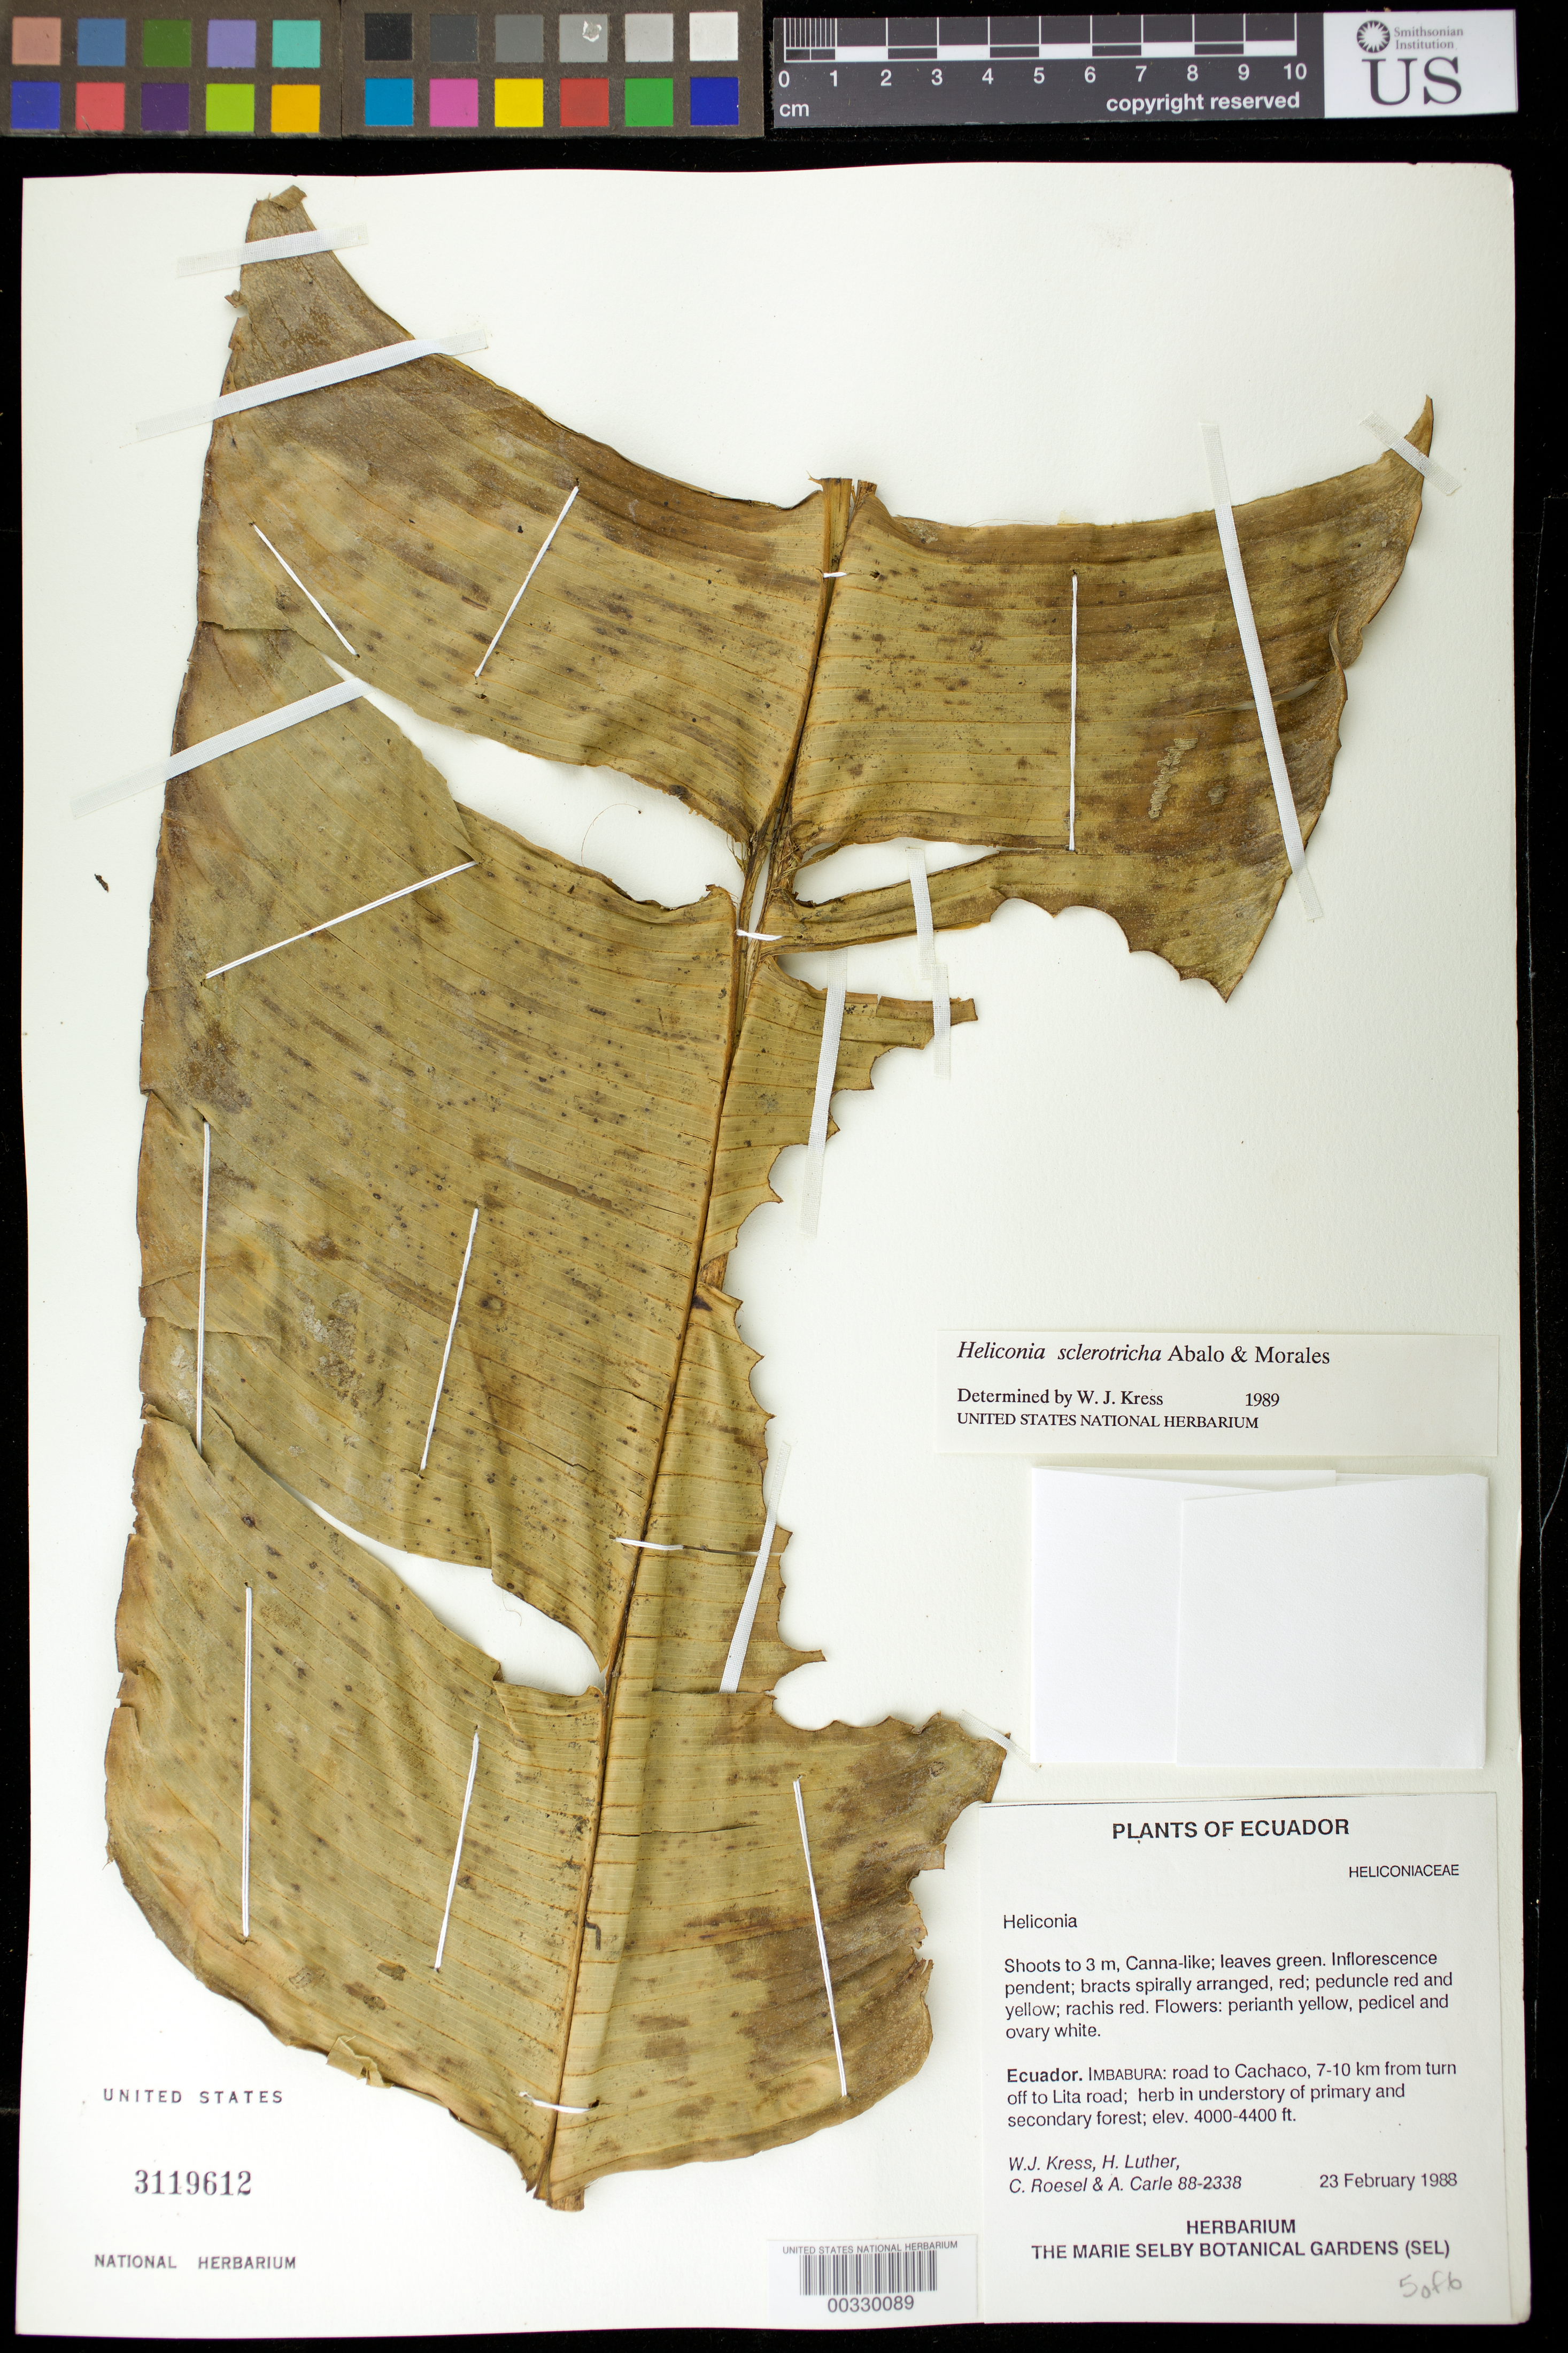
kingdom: Plantae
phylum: Tracheophyta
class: Liliopsida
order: Zingiberales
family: Heliconiaceae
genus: Heliconia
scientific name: Heliconia sclerotricha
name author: Abalo & G. Morales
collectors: W. J. Kress, Harry E. Luther, C. S. Roesel & A. Carle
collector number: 88-2338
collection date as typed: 23 Feb 1988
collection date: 1988-02-23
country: Ecuador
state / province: Imbabura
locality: Road to Cachaco, 7-10 km from turn of L to Lita road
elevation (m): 1219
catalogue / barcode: US 3119612